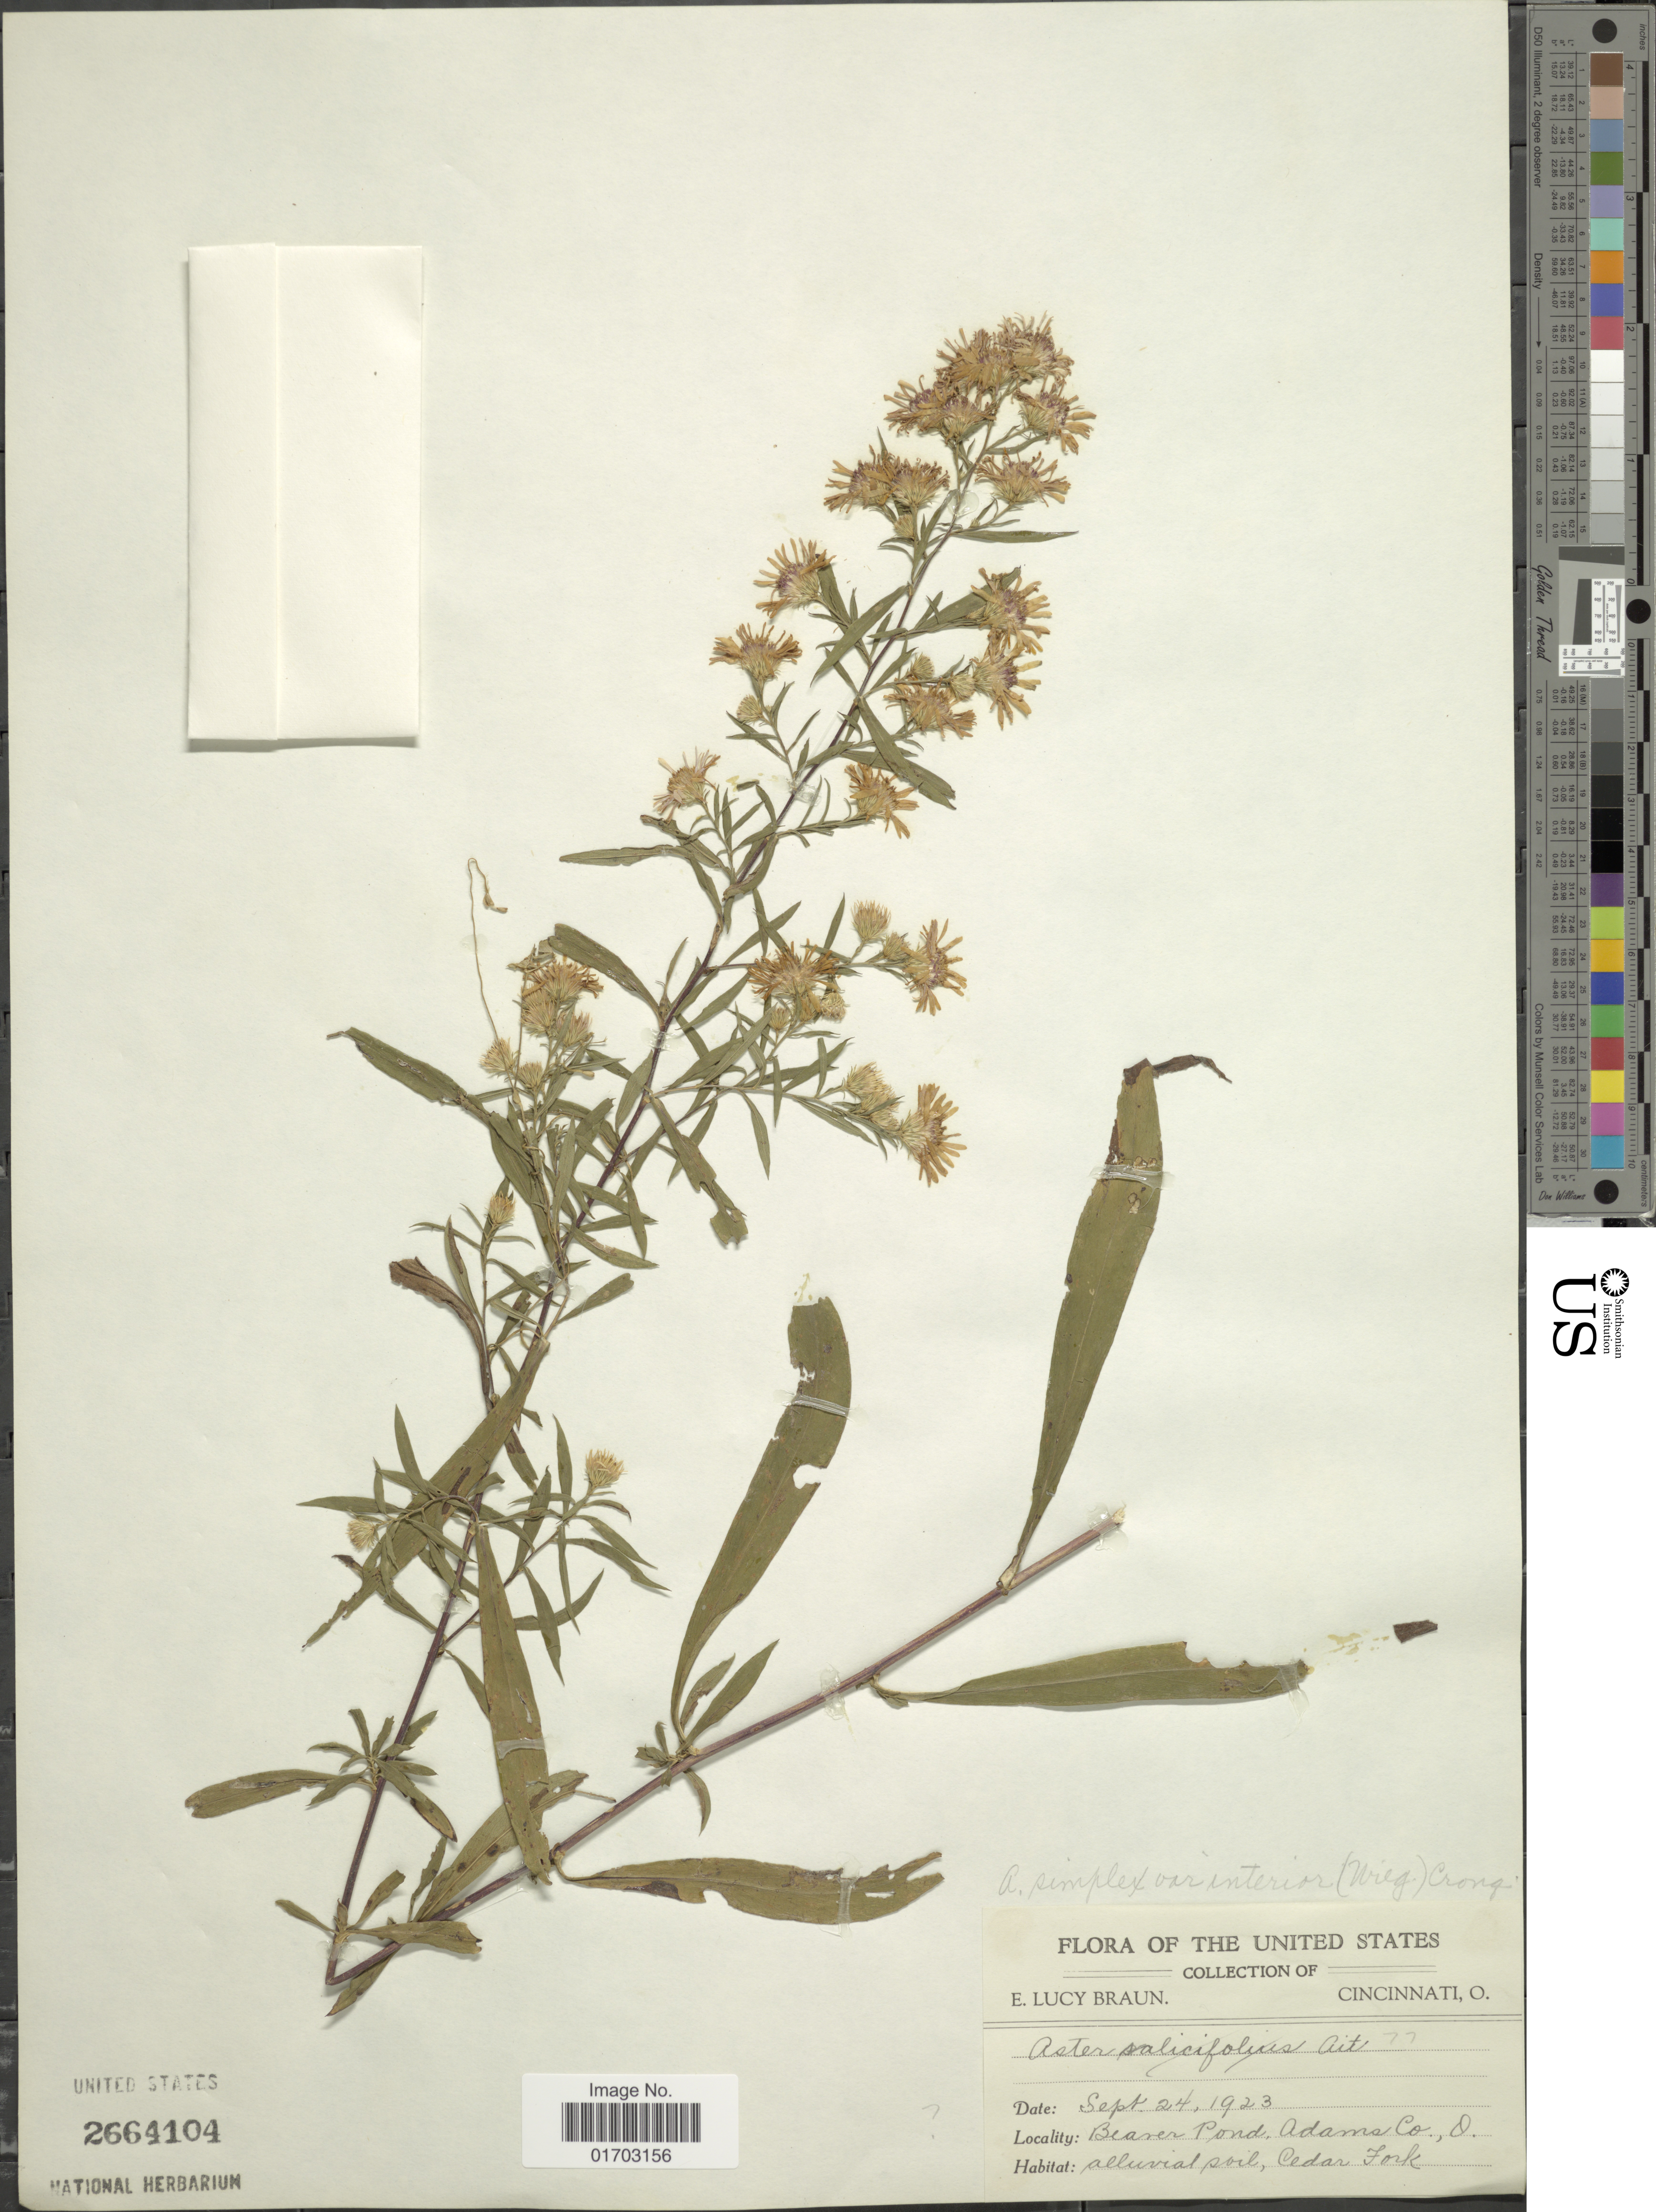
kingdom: Plantae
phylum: Tracheophyta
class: Magnoliopsida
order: Asterales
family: Asteraceae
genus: Symphyotrichum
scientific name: Symphyotrichum simplex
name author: (Willd.) Á. Löve & D. Löve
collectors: E. L. Braun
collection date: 1923-09-24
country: United States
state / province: Ohio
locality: Bearer Pond, Adams Co., Cedar Fork.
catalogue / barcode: US 2664104